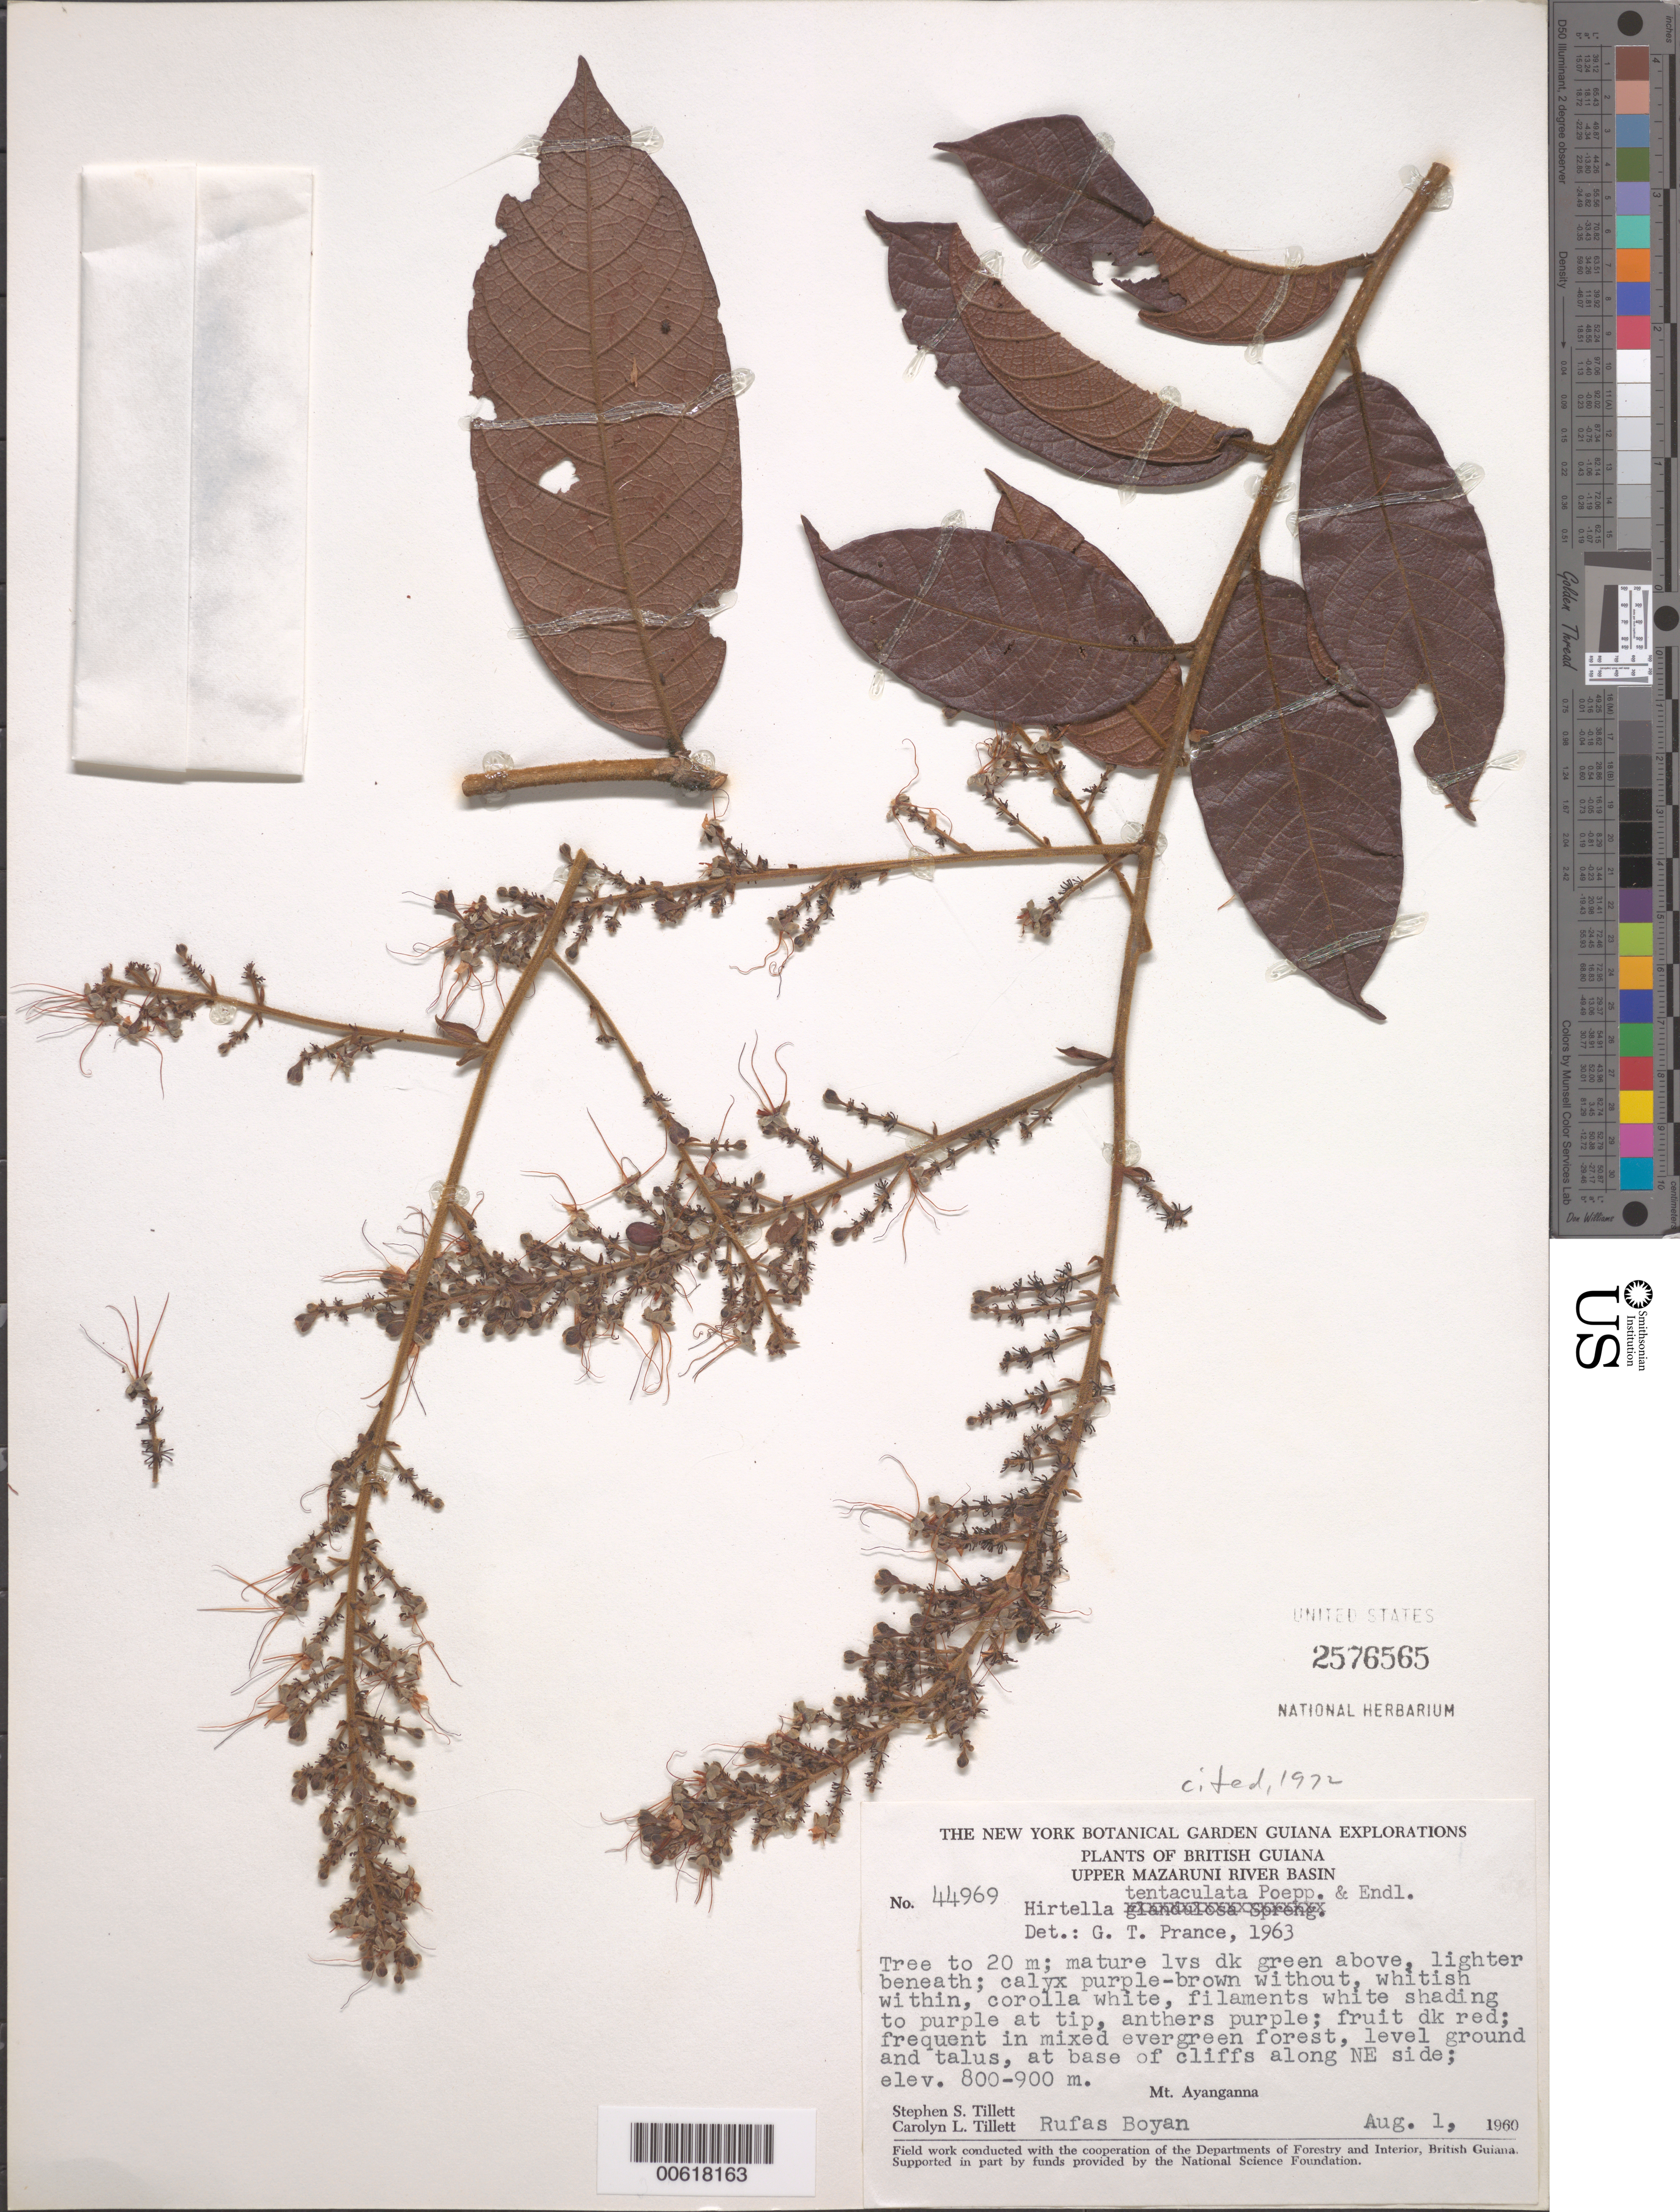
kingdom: Plantae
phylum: Tracheophyta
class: Magnoliopsida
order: Malpighiales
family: Chrysobalanaceae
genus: Hirtella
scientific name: Hirtella tentaculata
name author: Poepp.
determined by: Prance, G. T.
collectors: S. S. Tillett, C. L. Tillett & R. Boyan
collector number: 44969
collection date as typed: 1-Aug-60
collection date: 1960-08-01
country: Guyana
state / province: Cuyuni-Mazaruni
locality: Mt. Ayanganna, NE side of, Upper Mazaruni R Basin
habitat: Mixed evergreen forest on level ground and talus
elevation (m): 800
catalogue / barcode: US 2576565